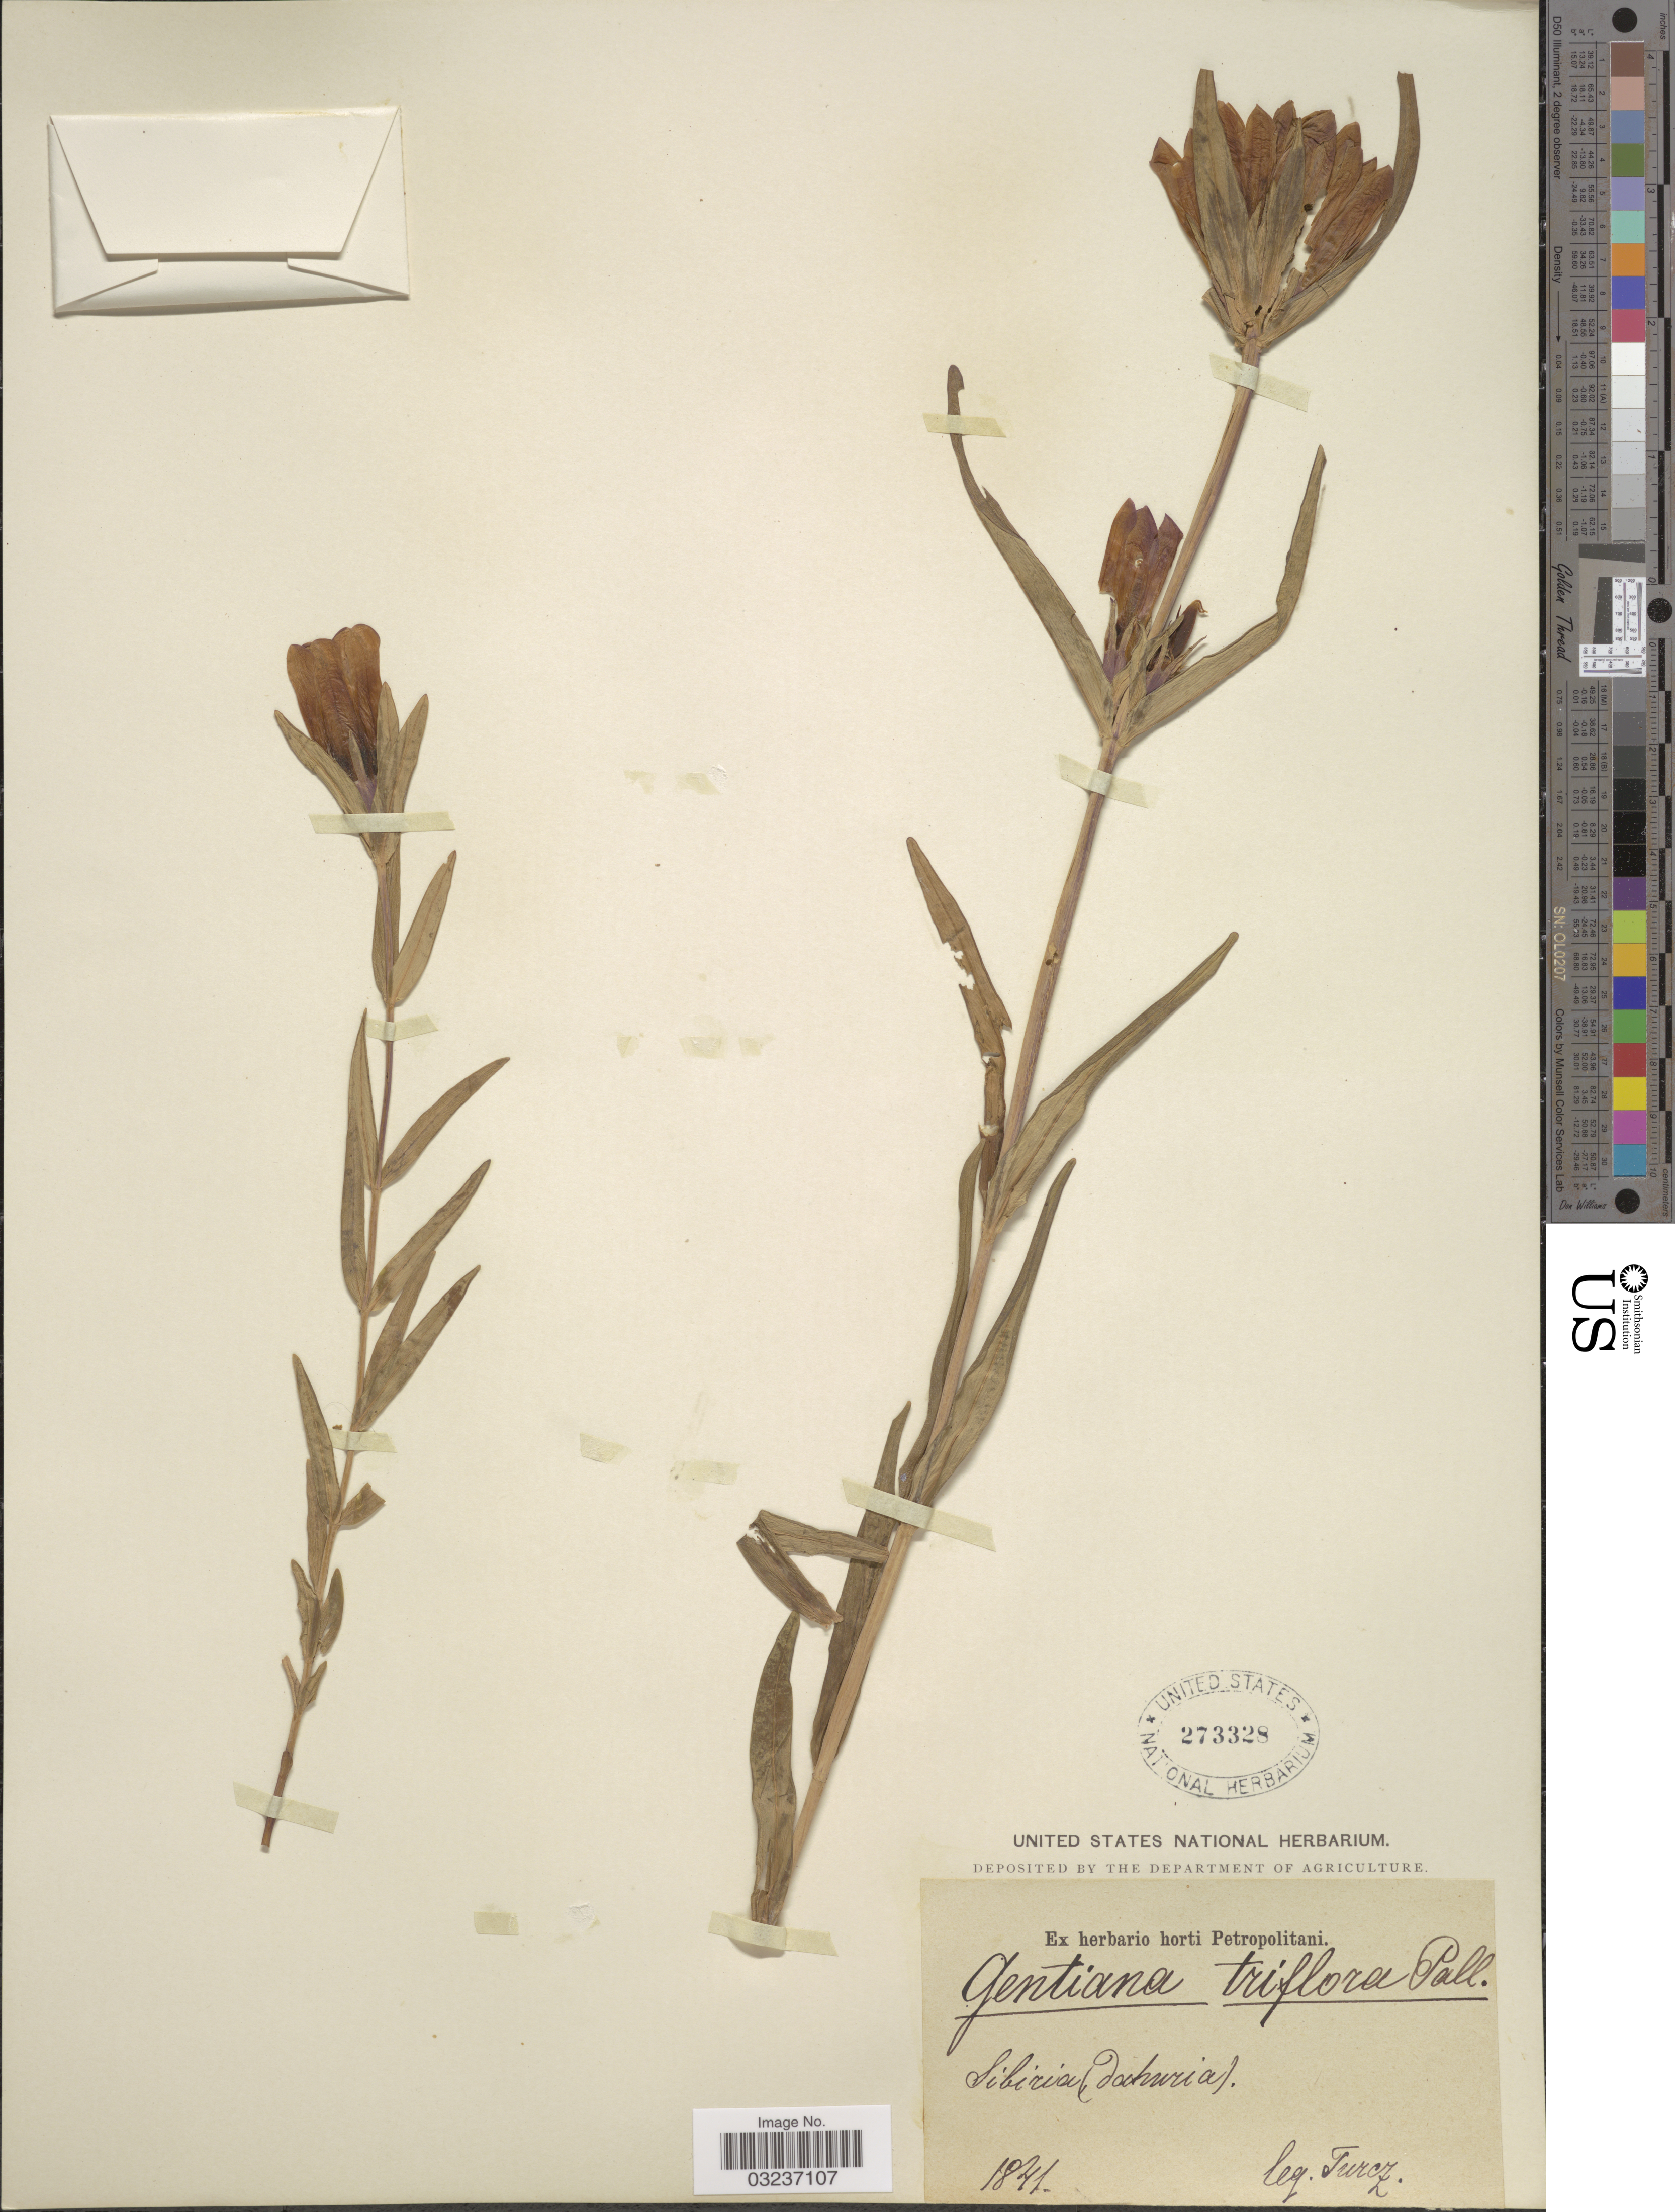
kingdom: Plantae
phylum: Tracheophyta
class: Magnoliopsida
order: Gentianales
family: Gentianaceae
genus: Gentiana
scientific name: Gentiana triflora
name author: Pall.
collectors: Turcz.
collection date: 1841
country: Russian Federation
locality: Sibiria (Dahuria).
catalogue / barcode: US 273328